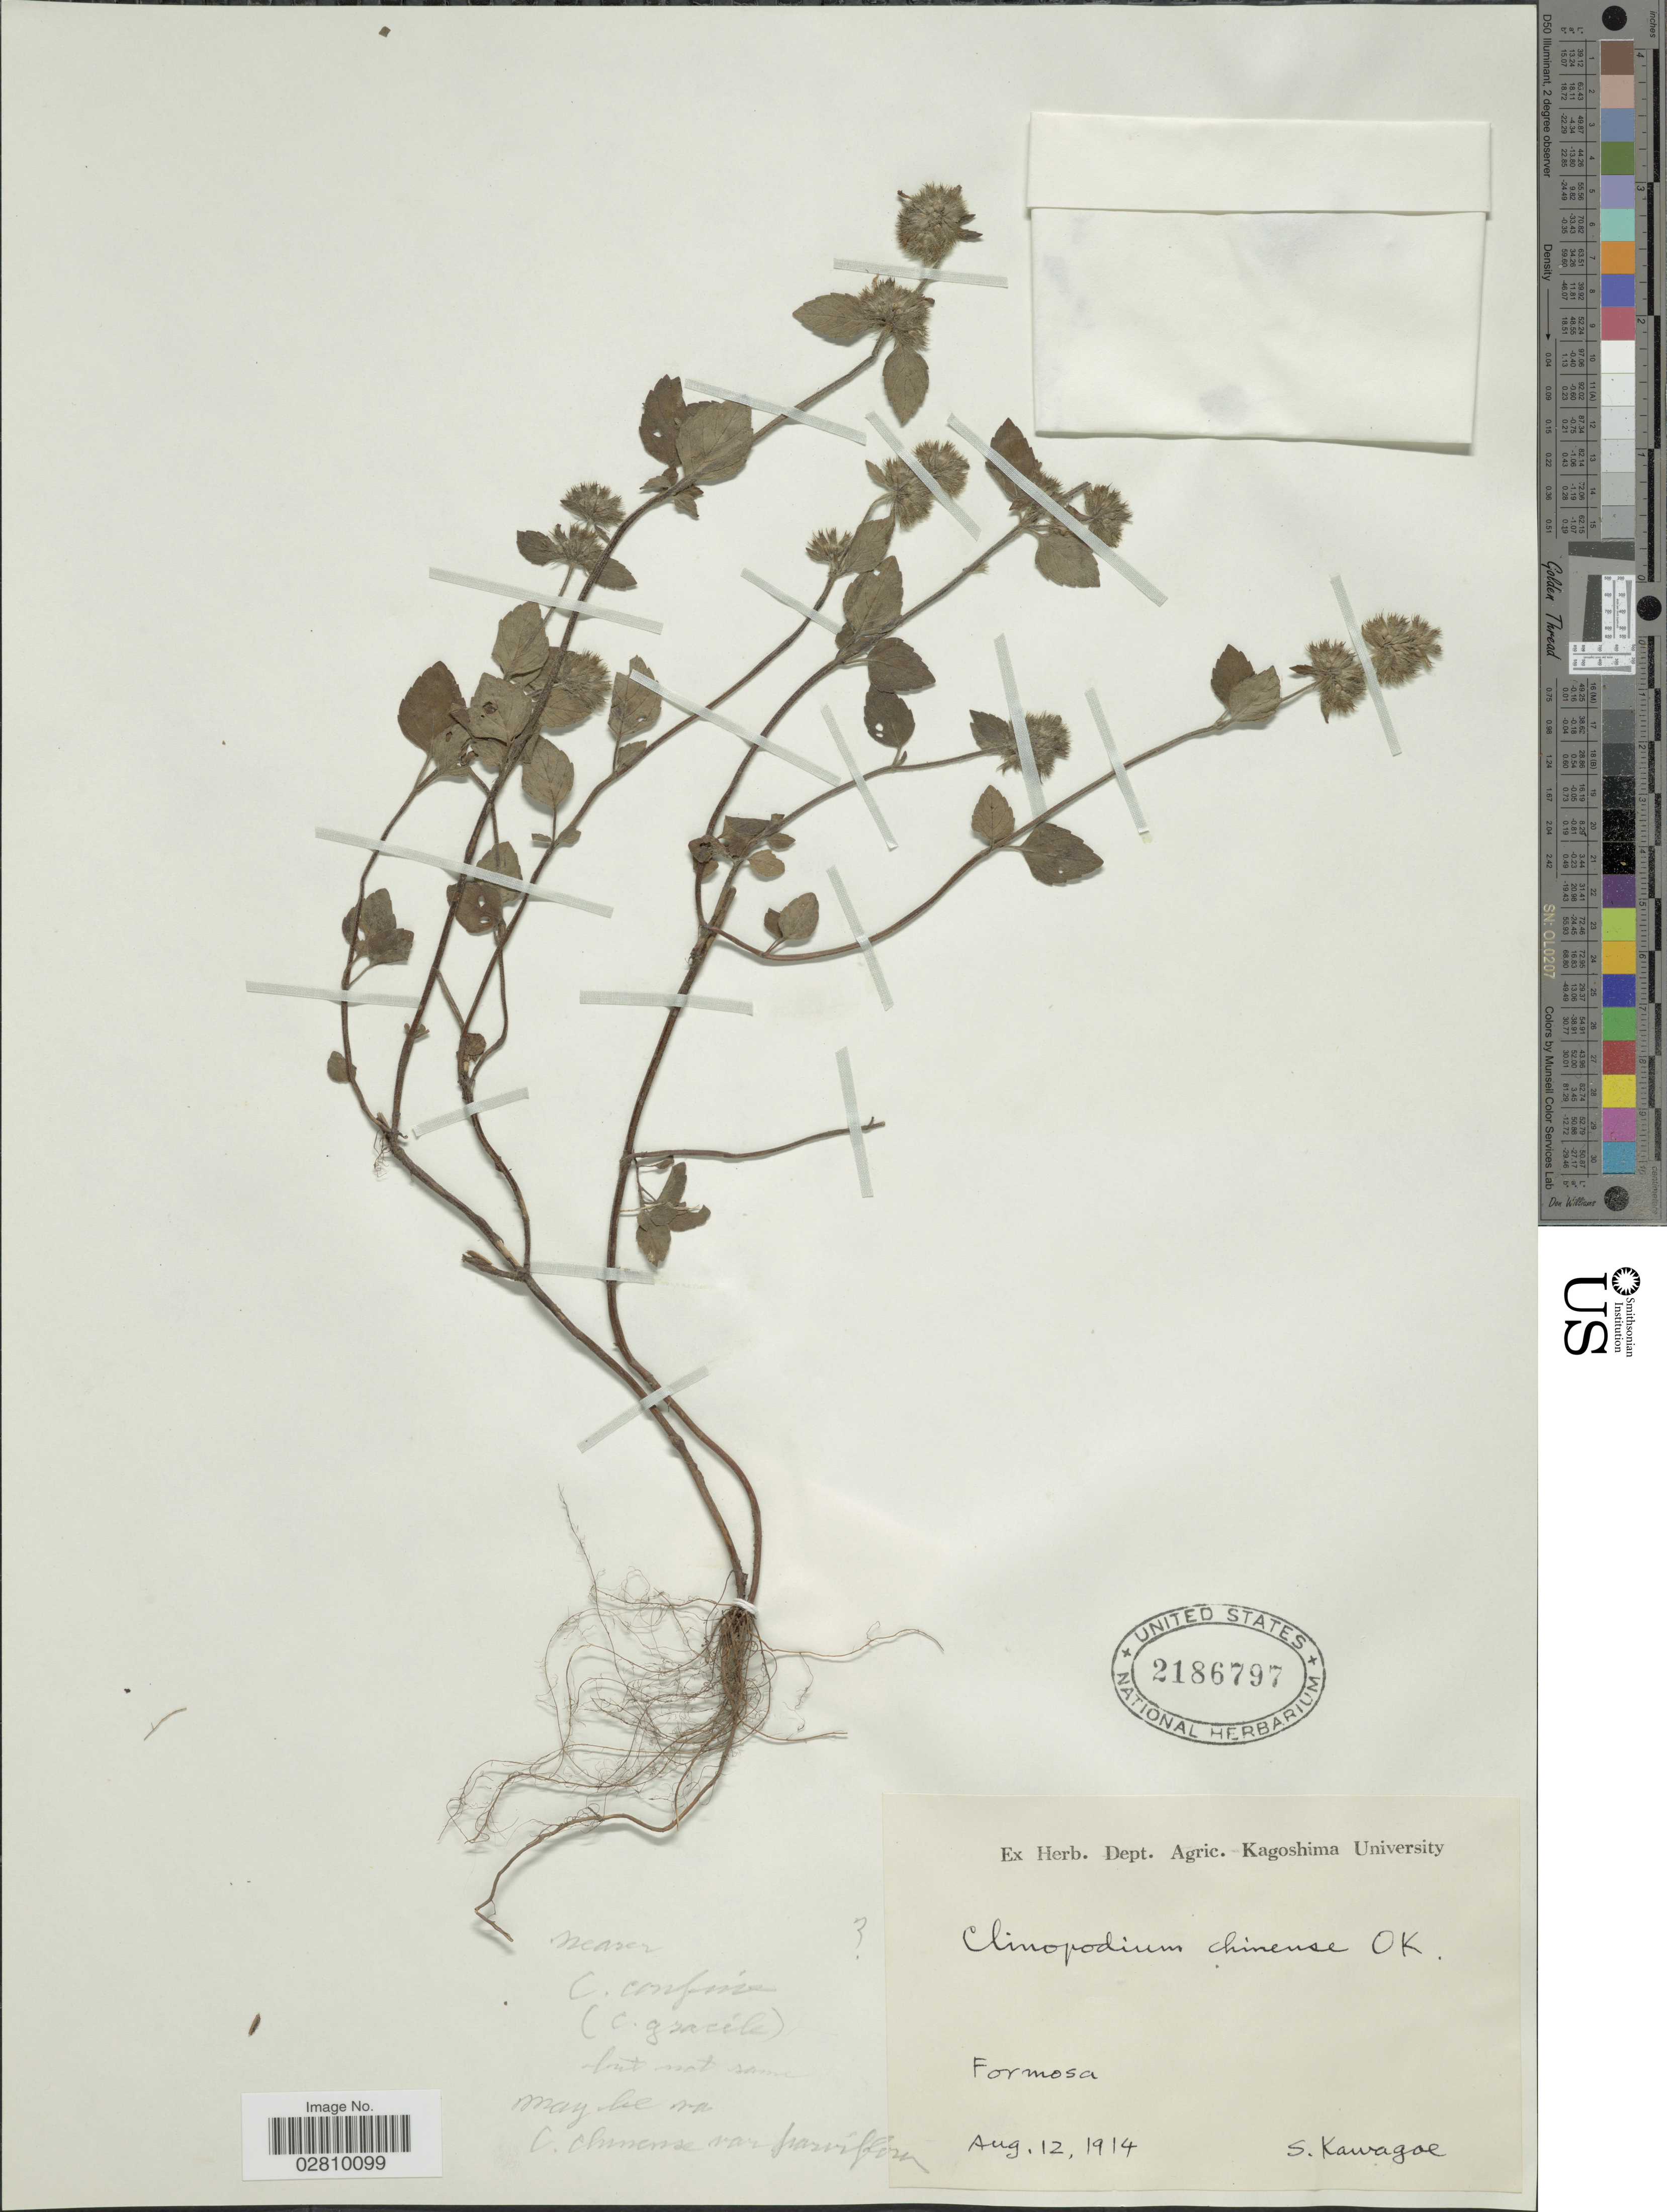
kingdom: Plantae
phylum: Tracheophyta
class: Magnoliopsida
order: Lamiales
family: Lamiaceae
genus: Calamintha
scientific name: Calamintha chinensis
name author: Benth.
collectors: S. Kawagoe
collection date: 1914-08-12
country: Taiwan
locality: Formosa.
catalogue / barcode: US 2186797